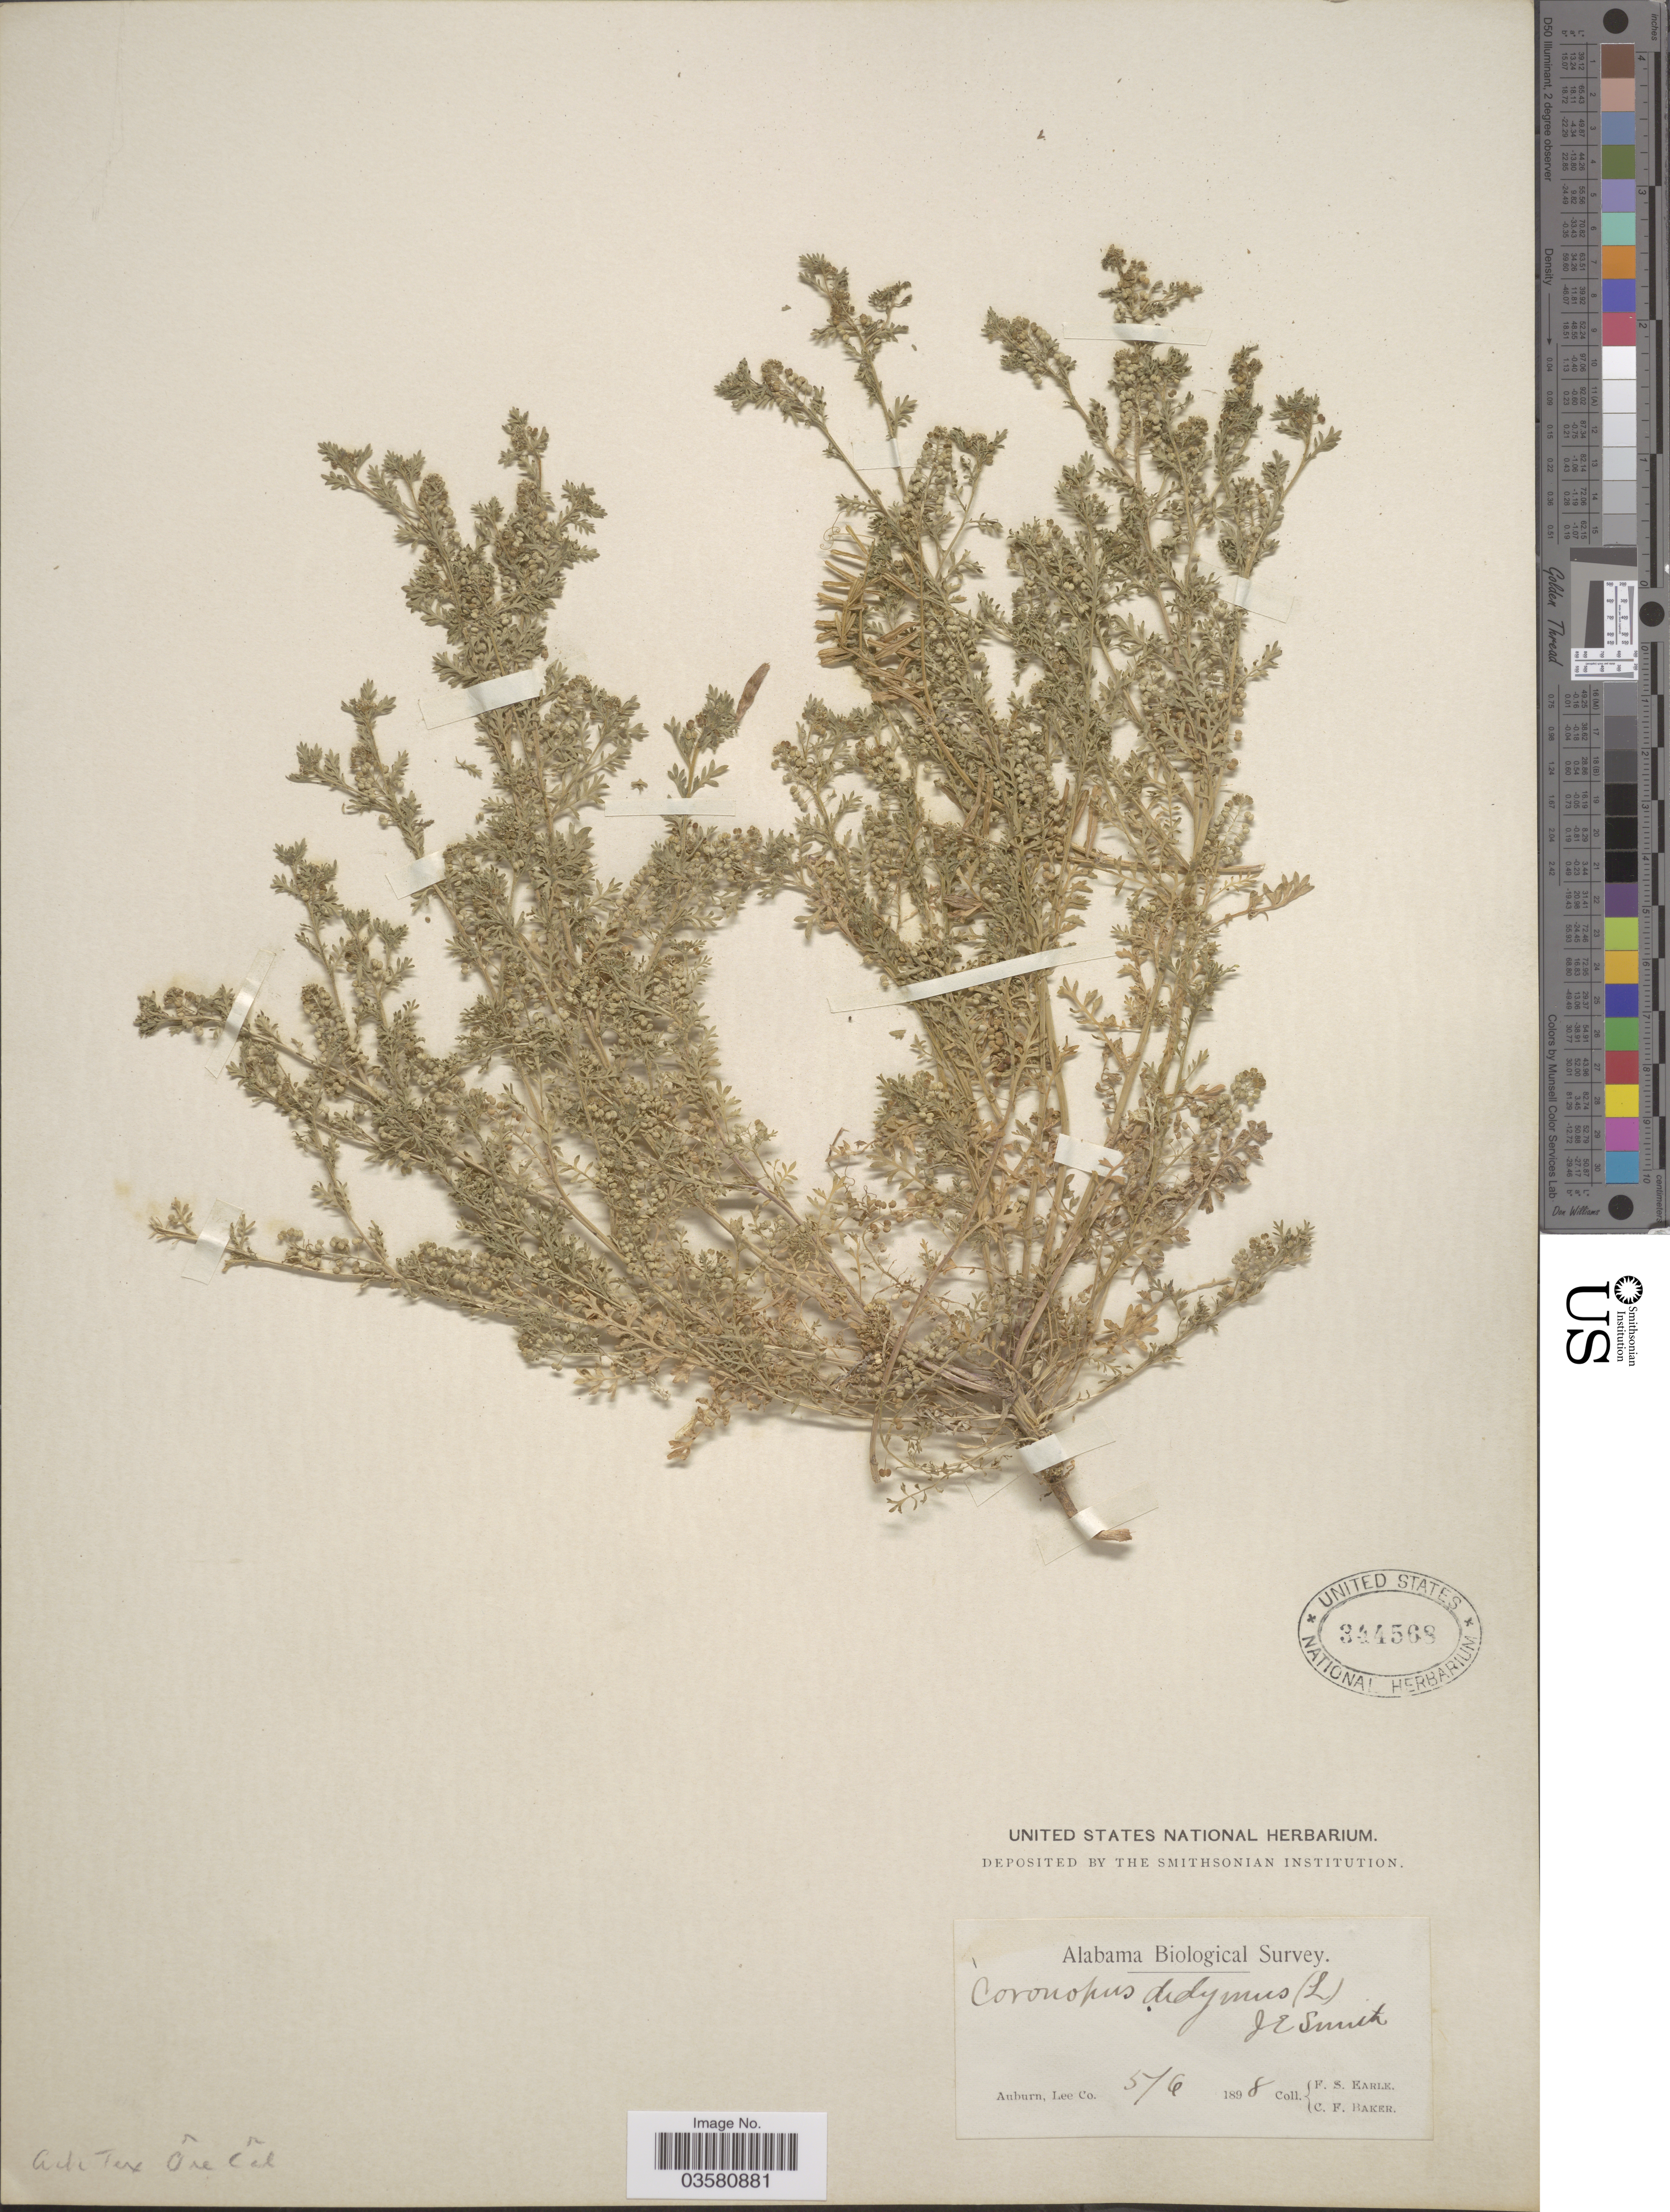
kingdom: Plantae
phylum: Tracheophyta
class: Magnoliopsida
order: Brassicales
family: Brassicaceae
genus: Lepidium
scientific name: Lepidium didymum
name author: L.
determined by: Strong, M. T., (US), Smithsonian Institution - National Museum of Natural History (UNITED STATES)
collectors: F. S. Earle & C. F. Baker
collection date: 1898-05-06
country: United States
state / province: Alabama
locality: Auburn, Lee Co.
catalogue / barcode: US 344568